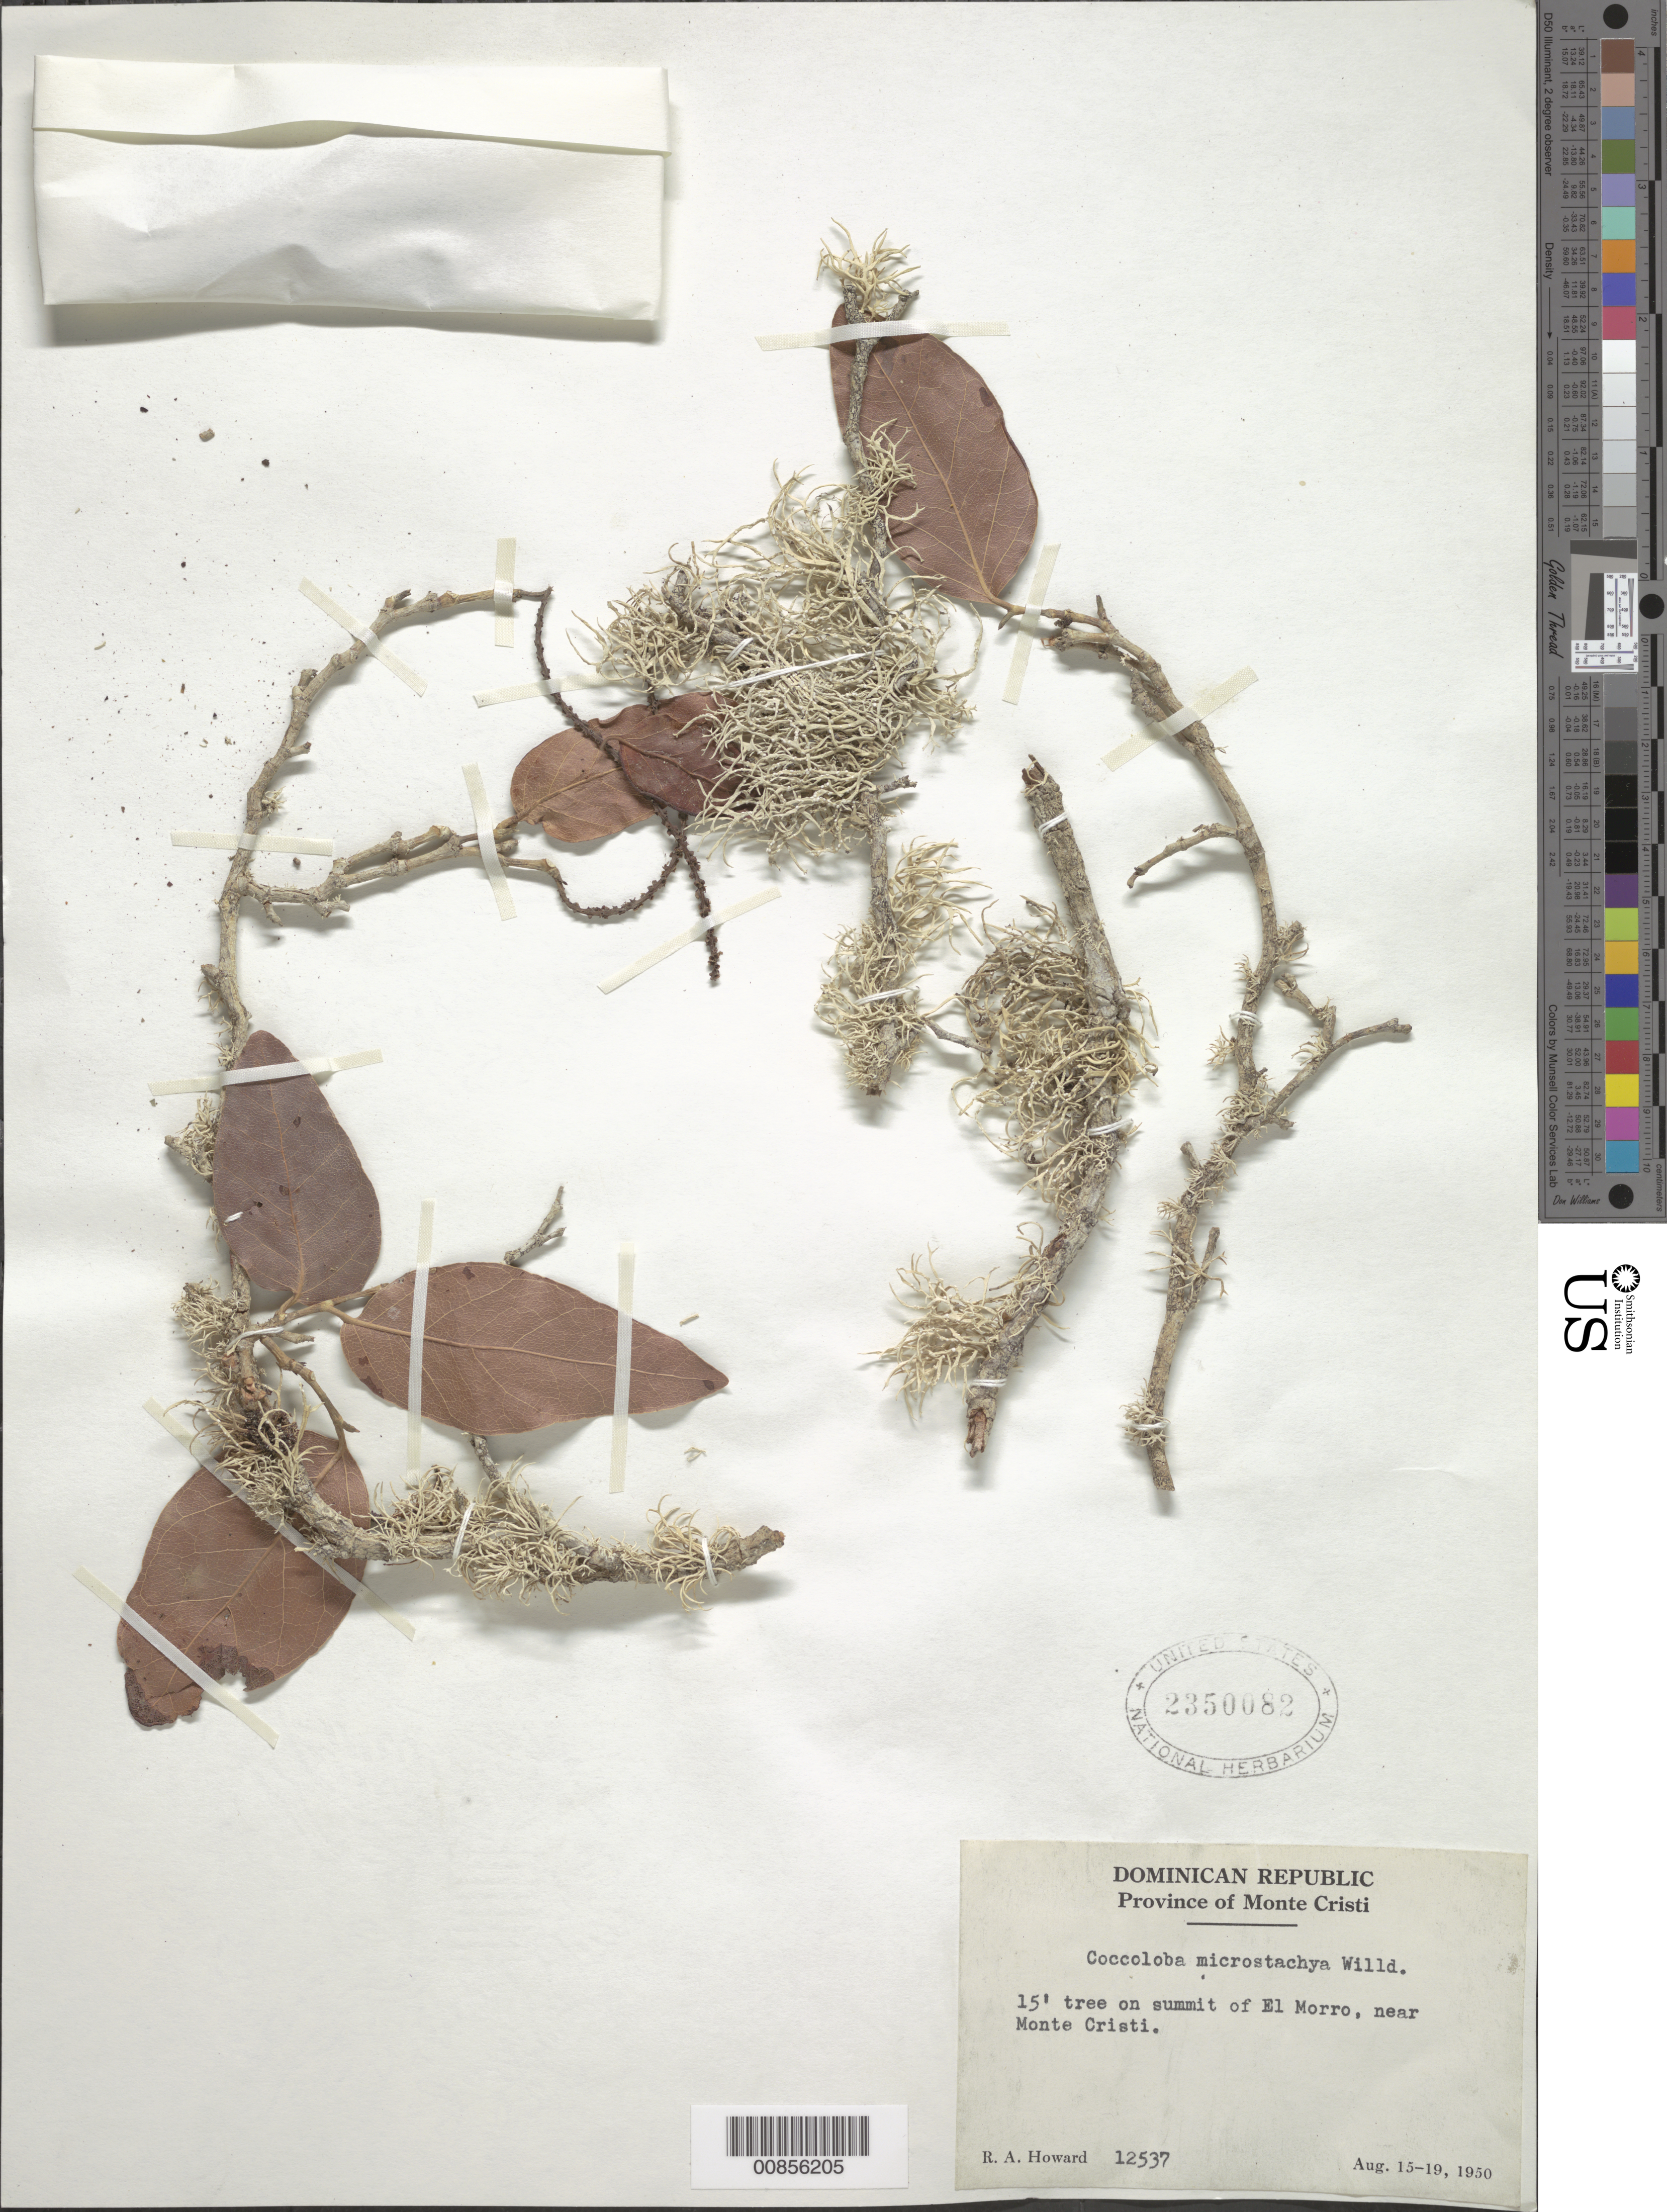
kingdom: Plantae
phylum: Tracheophyta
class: Magnoliopsida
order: Caryophyllales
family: Polygonaceae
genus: Coccoloba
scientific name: Coccoloba microstachya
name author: Willd.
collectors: R. A. Howard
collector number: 12537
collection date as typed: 15 Aug 1950 to 19 Aug 1950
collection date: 1950-08-15/1950-08-19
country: Dominican Republic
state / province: Monte Cristi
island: Hispaniola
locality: Summit of El Morro, near Monte Cristi.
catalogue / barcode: US 2350082